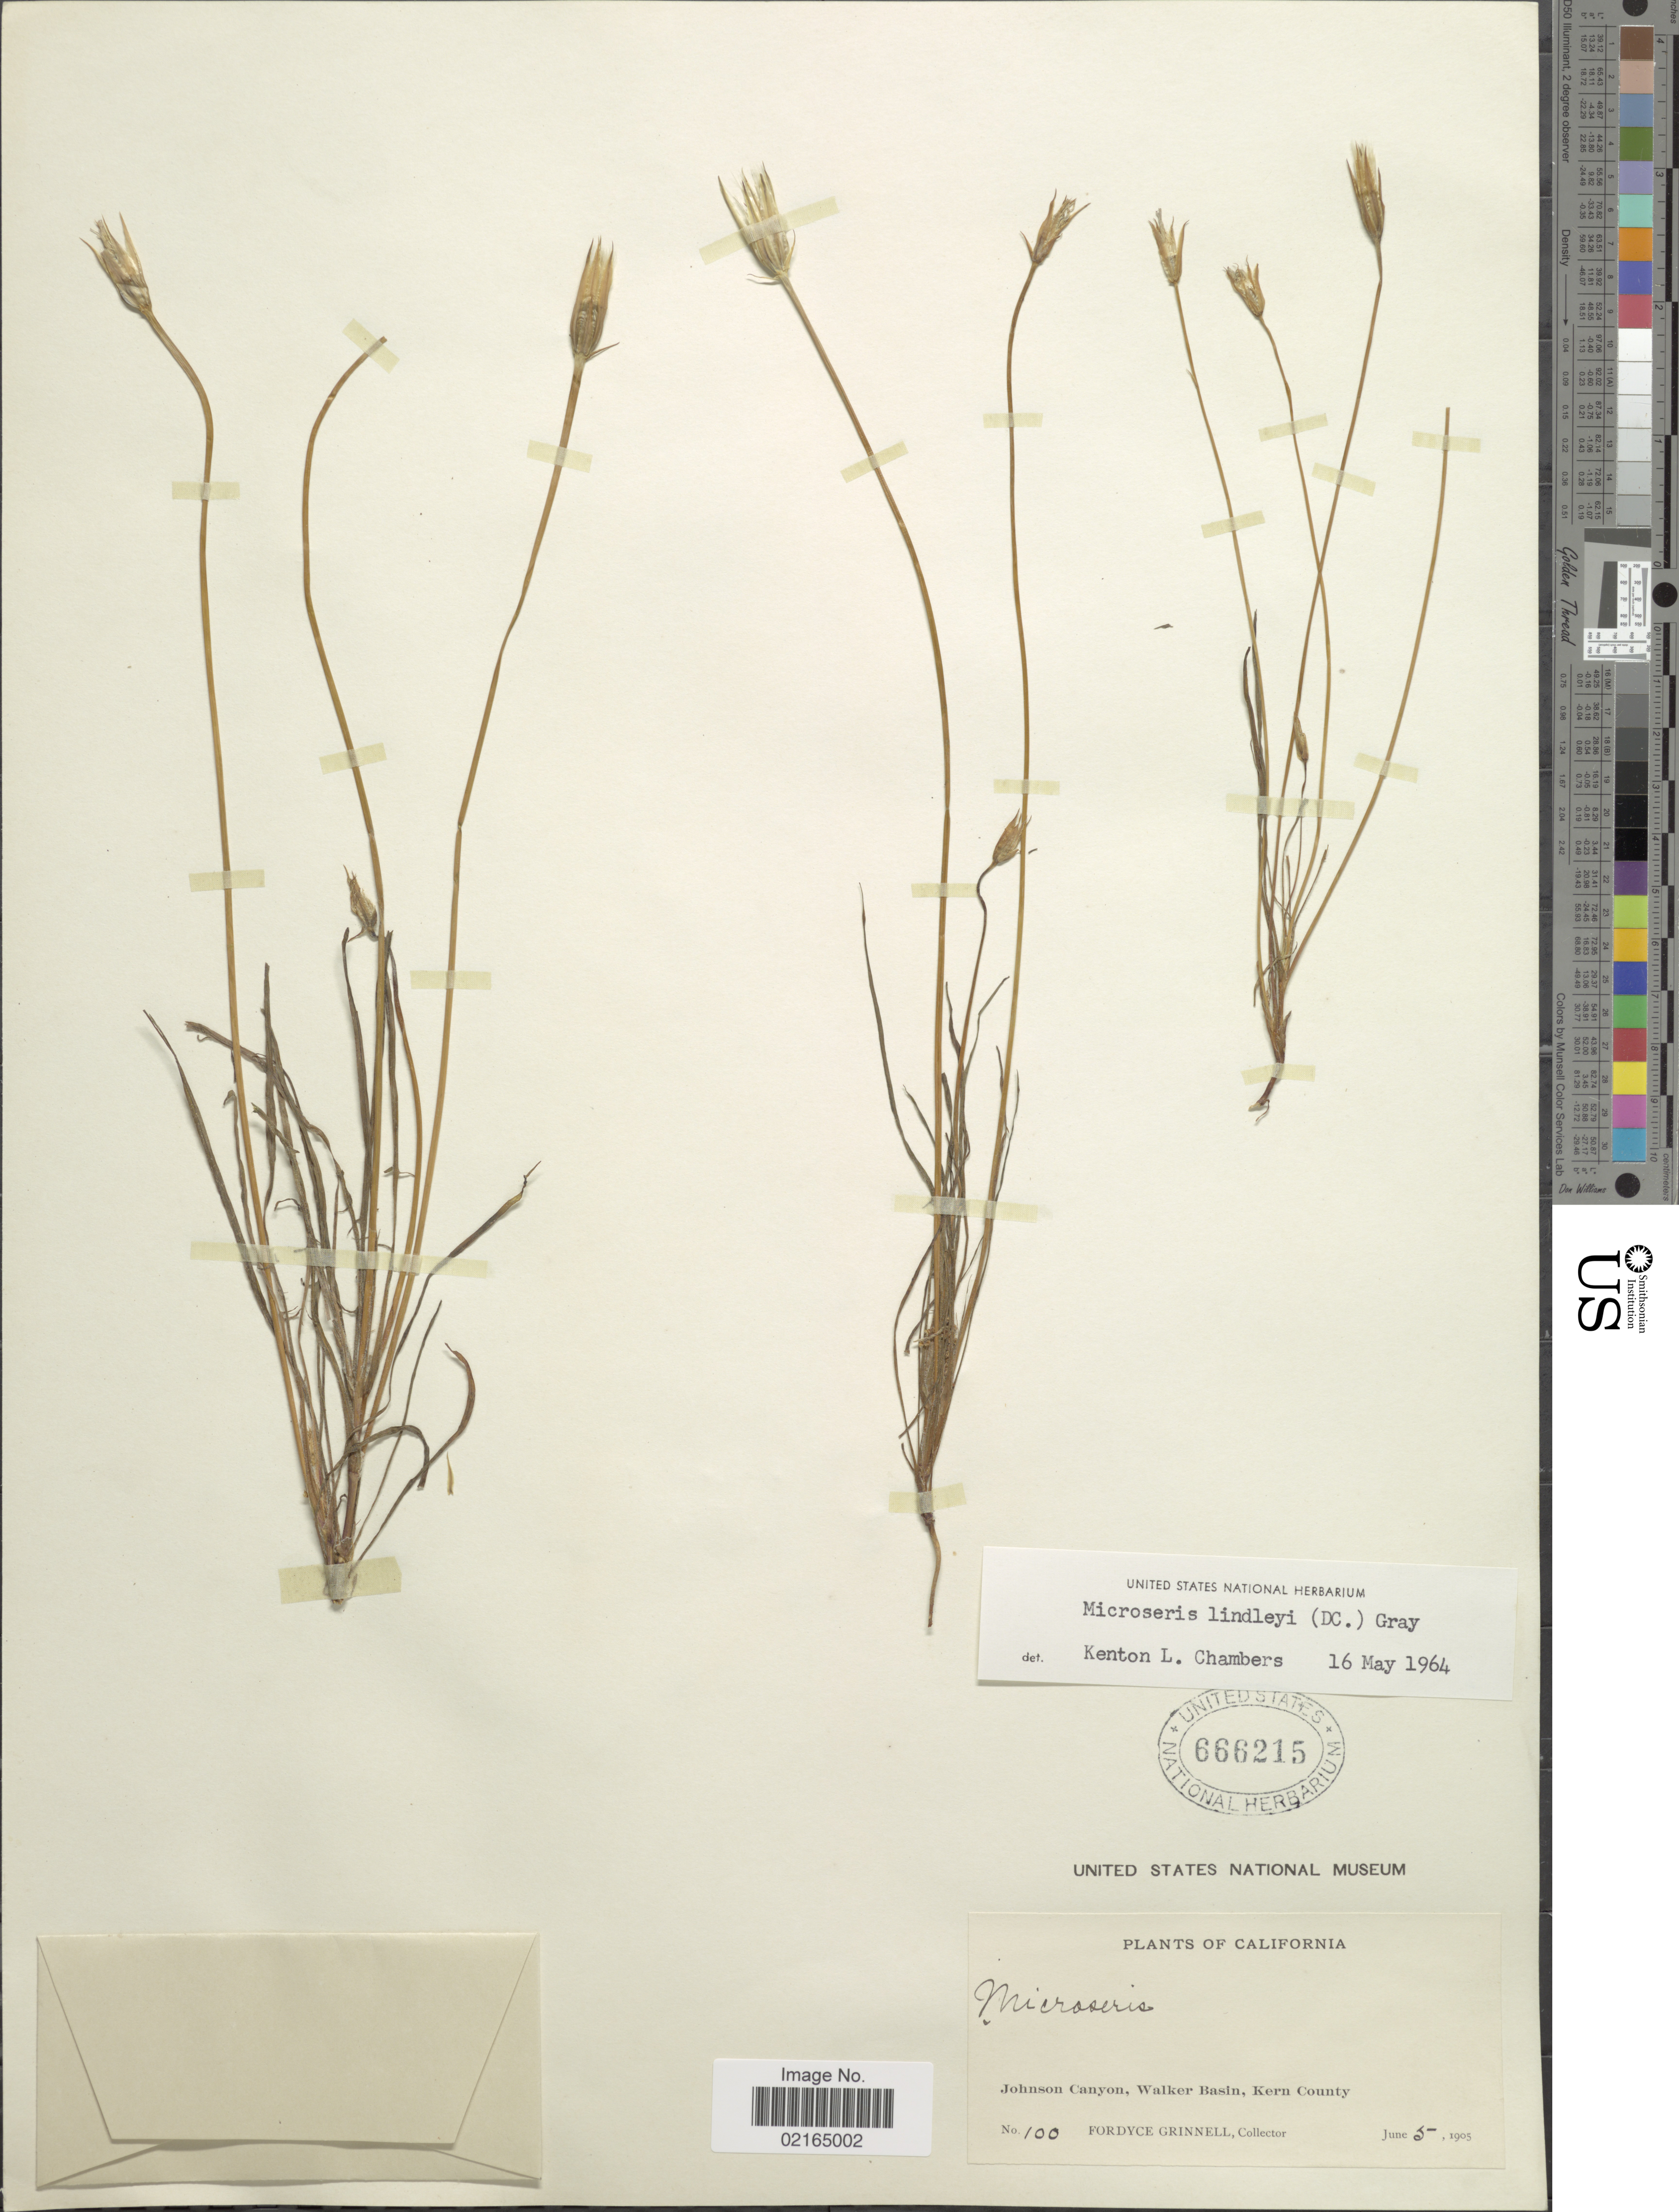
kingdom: Plantae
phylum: Tracheophyta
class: Magnoliopsida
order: Asterales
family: Asteraceae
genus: Uropappus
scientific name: Uropappus lindleyi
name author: (DC.) Nutt.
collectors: F. Grinnell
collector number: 100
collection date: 1905-06-05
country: United States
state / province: California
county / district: Kern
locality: Johnson Canyon, Walker Basin, Kern County.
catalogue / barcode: US 666215